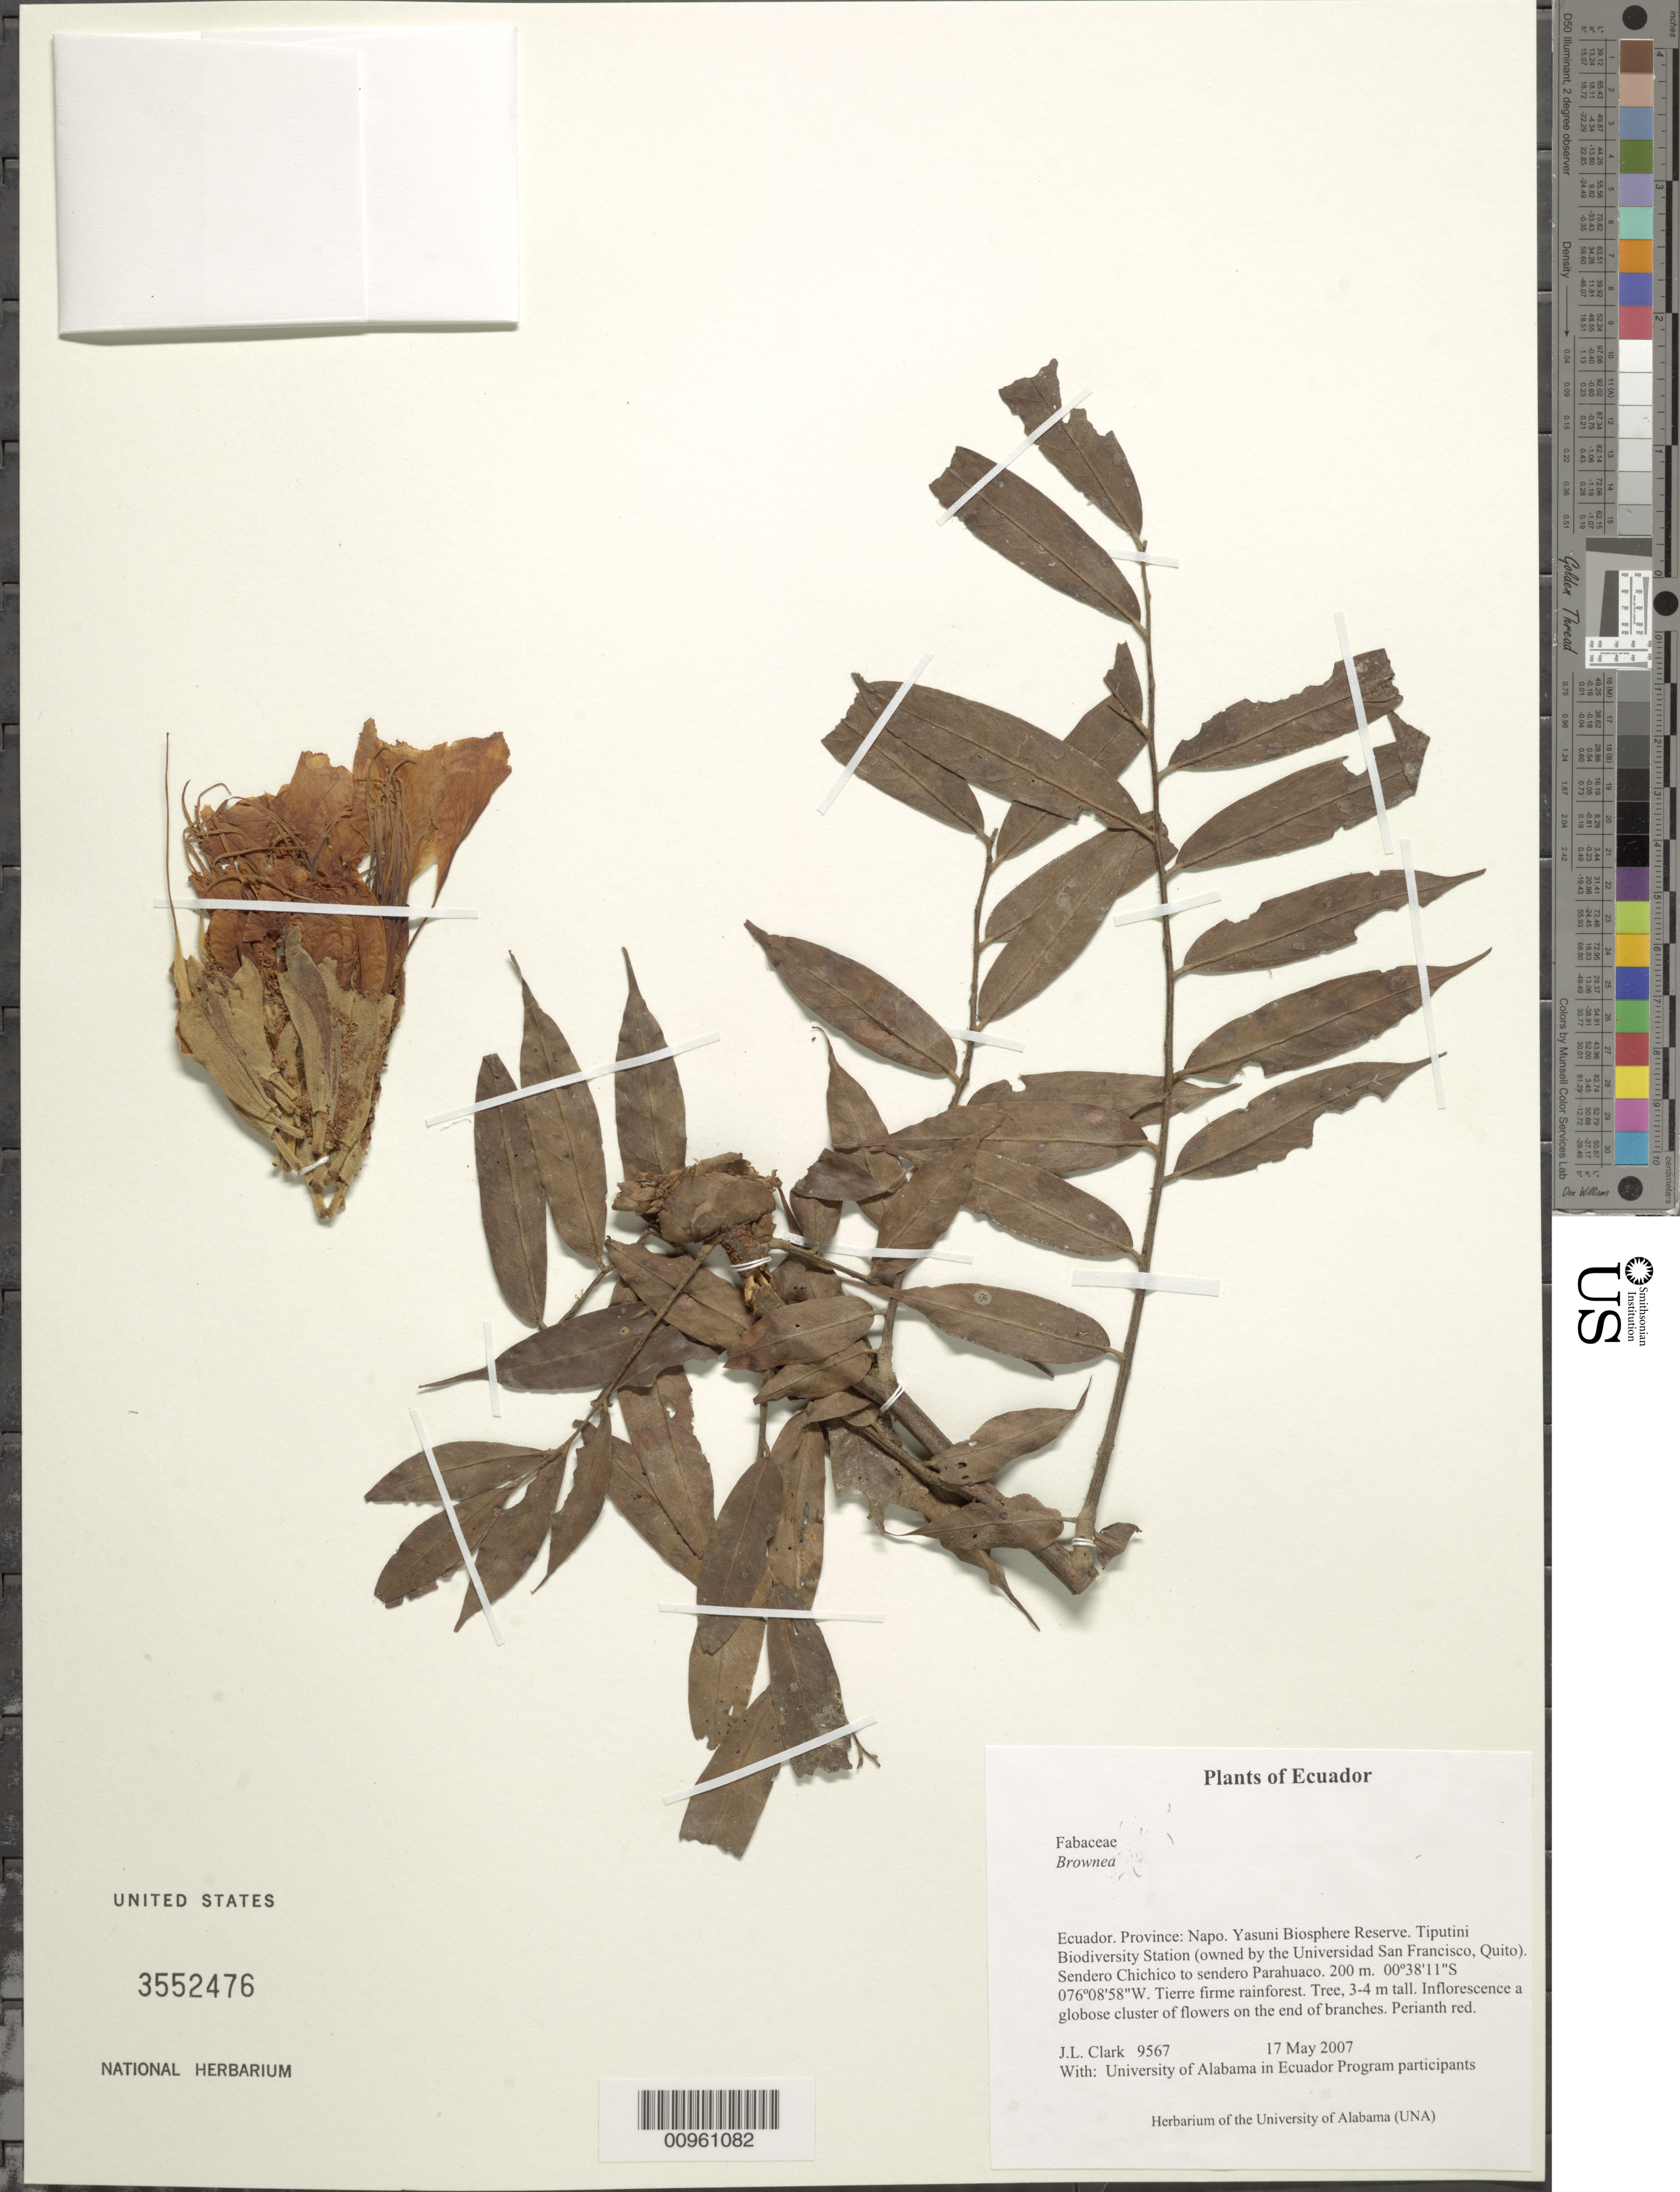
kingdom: Plantae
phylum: Tracheophyta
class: Magnoliopsida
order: Fabales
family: Fabaceae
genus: Brownea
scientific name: Brownea grandiceps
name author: Jacq.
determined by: Santos-Silva, J.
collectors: J. L. Clark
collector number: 9567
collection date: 2007-05-17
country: Ecuador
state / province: Napo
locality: Yasuni Biosphere Reserve, Tiputini Biodiversity Station (owned by the Universidad San Francisco, Quito)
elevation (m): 200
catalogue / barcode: US 3552476